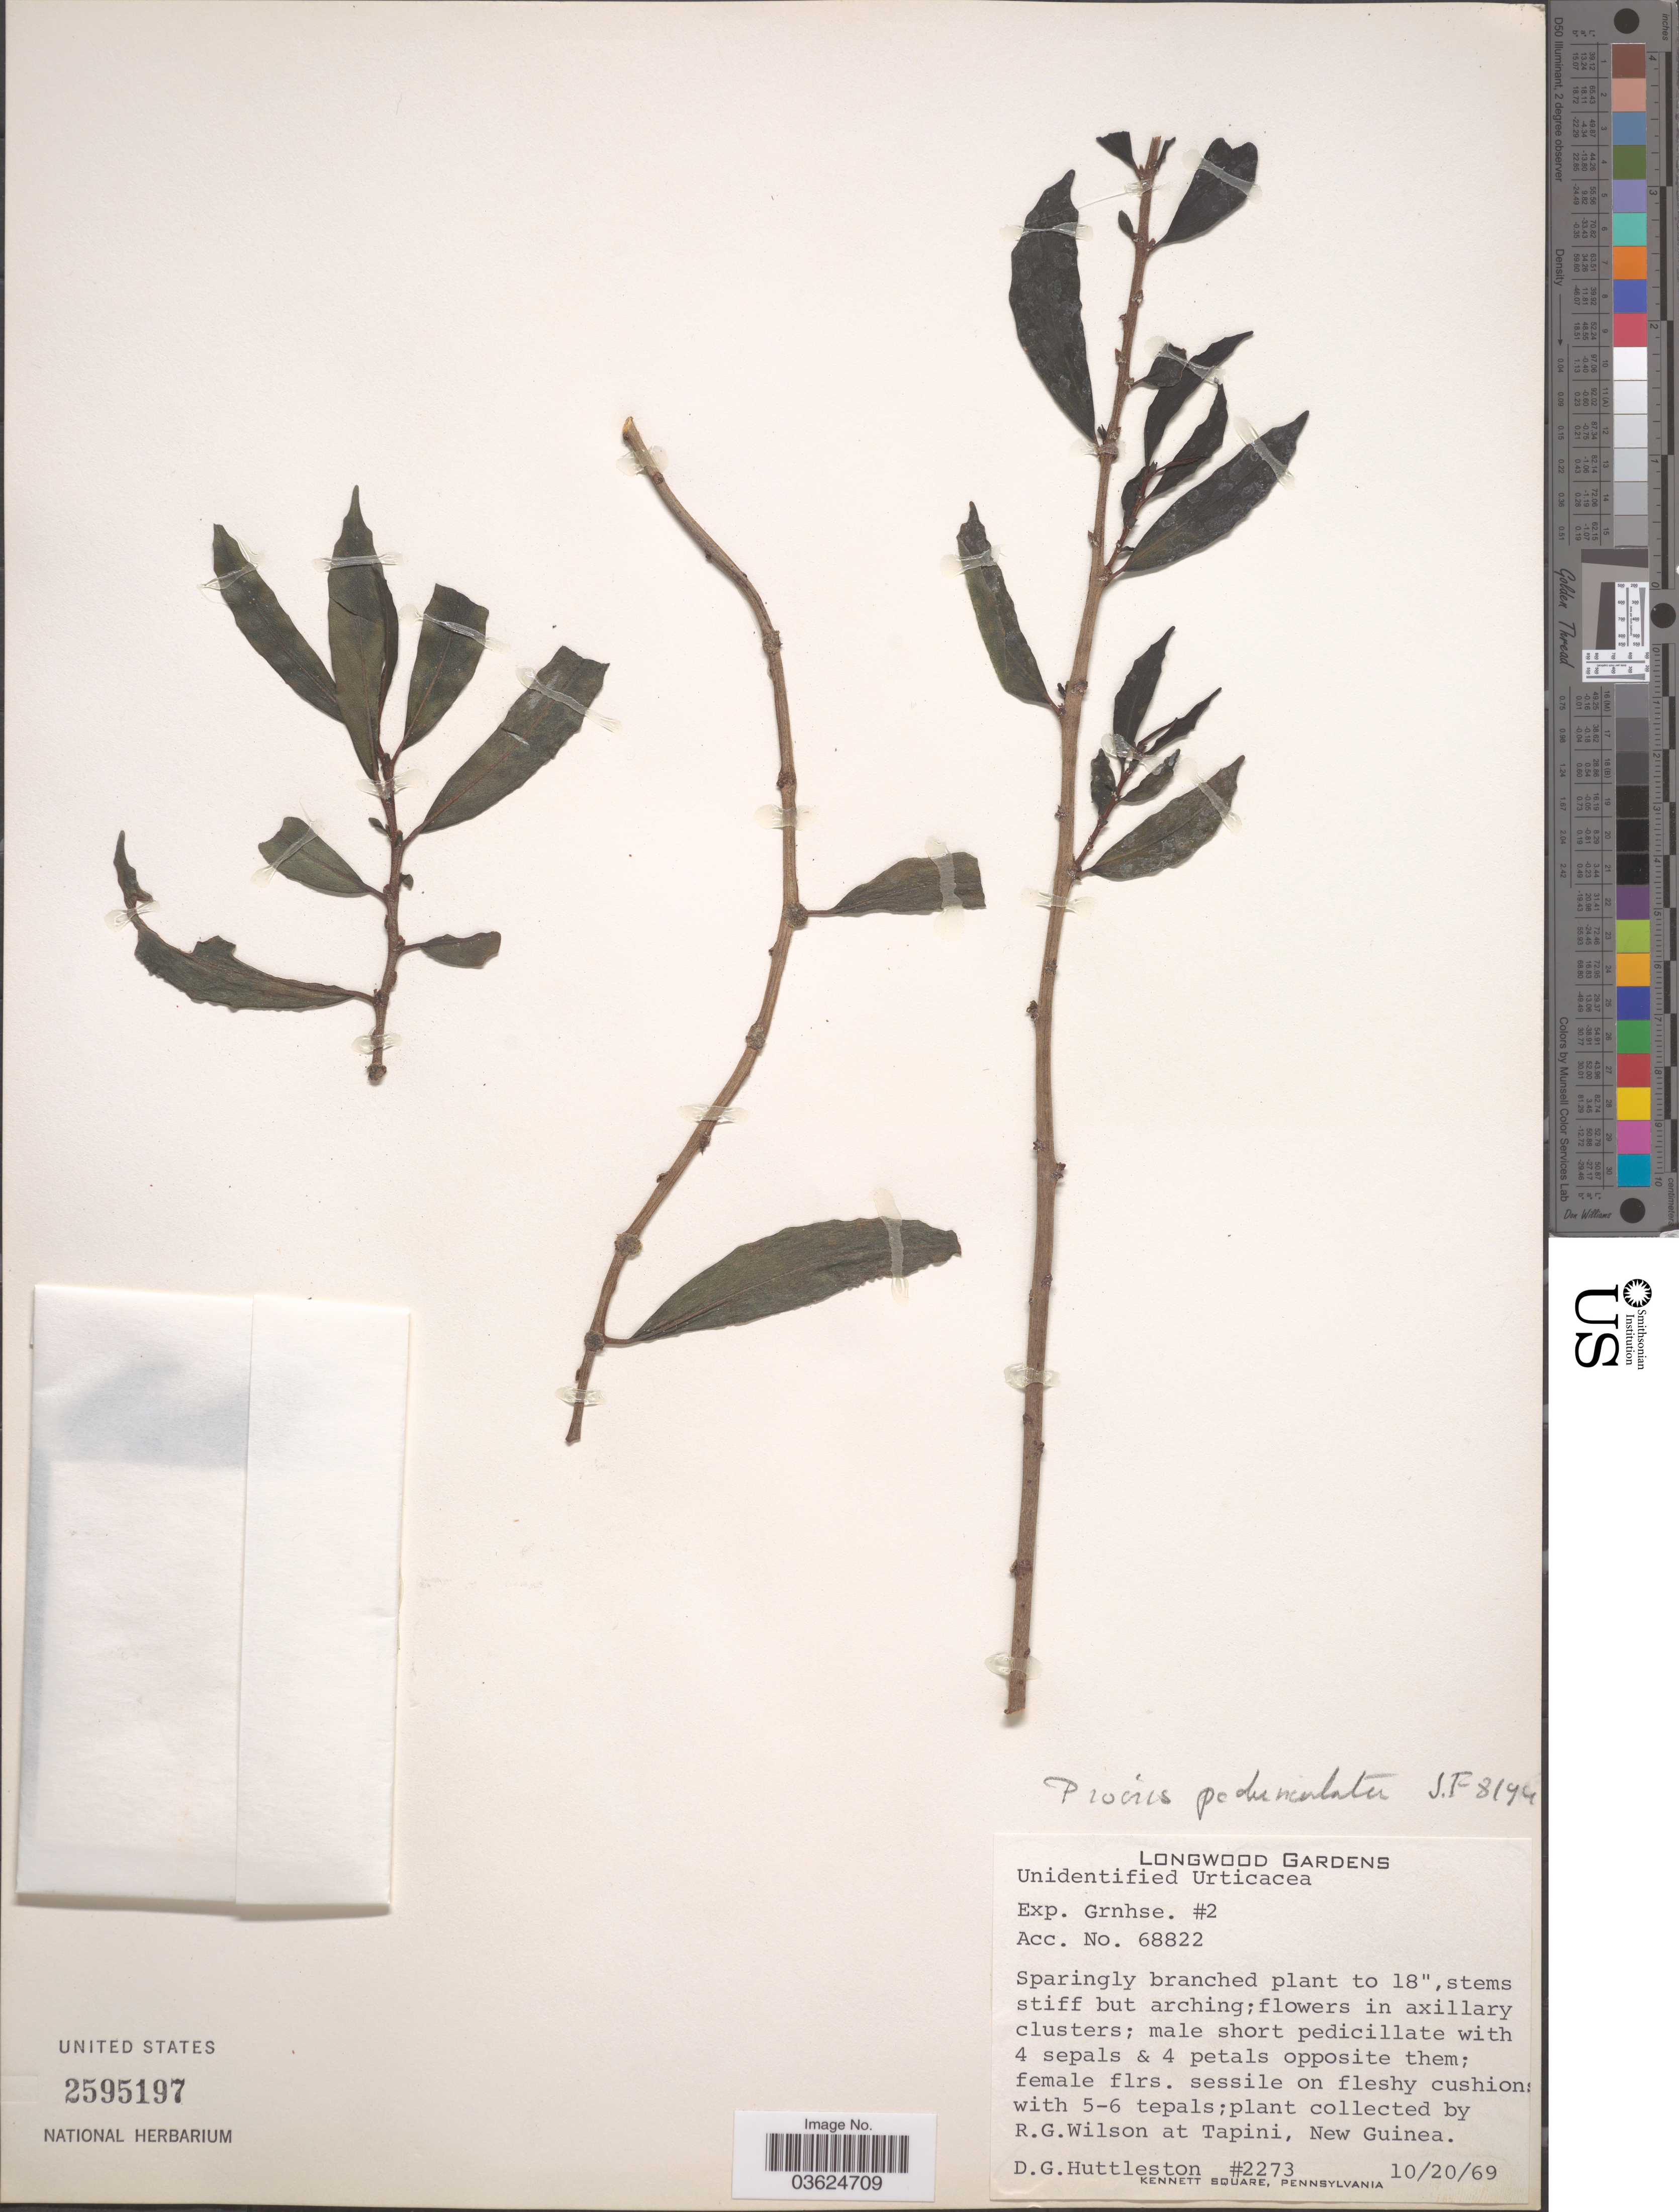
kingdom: Plantae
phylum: Tracheophyta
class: Magnoliopsida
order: Rosales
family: Urticaceae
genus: Procris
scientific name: Procris pedunculata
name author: (J.R. Forst. & G. Forst.) Wedd.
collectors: R. G. Wilson & D. G. Huttleston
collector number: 2273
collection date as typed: Transcribed d/m/y: 20/10/69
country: Papua New Guinea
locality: Tapini, New Guinea.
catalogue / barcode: US 2595197